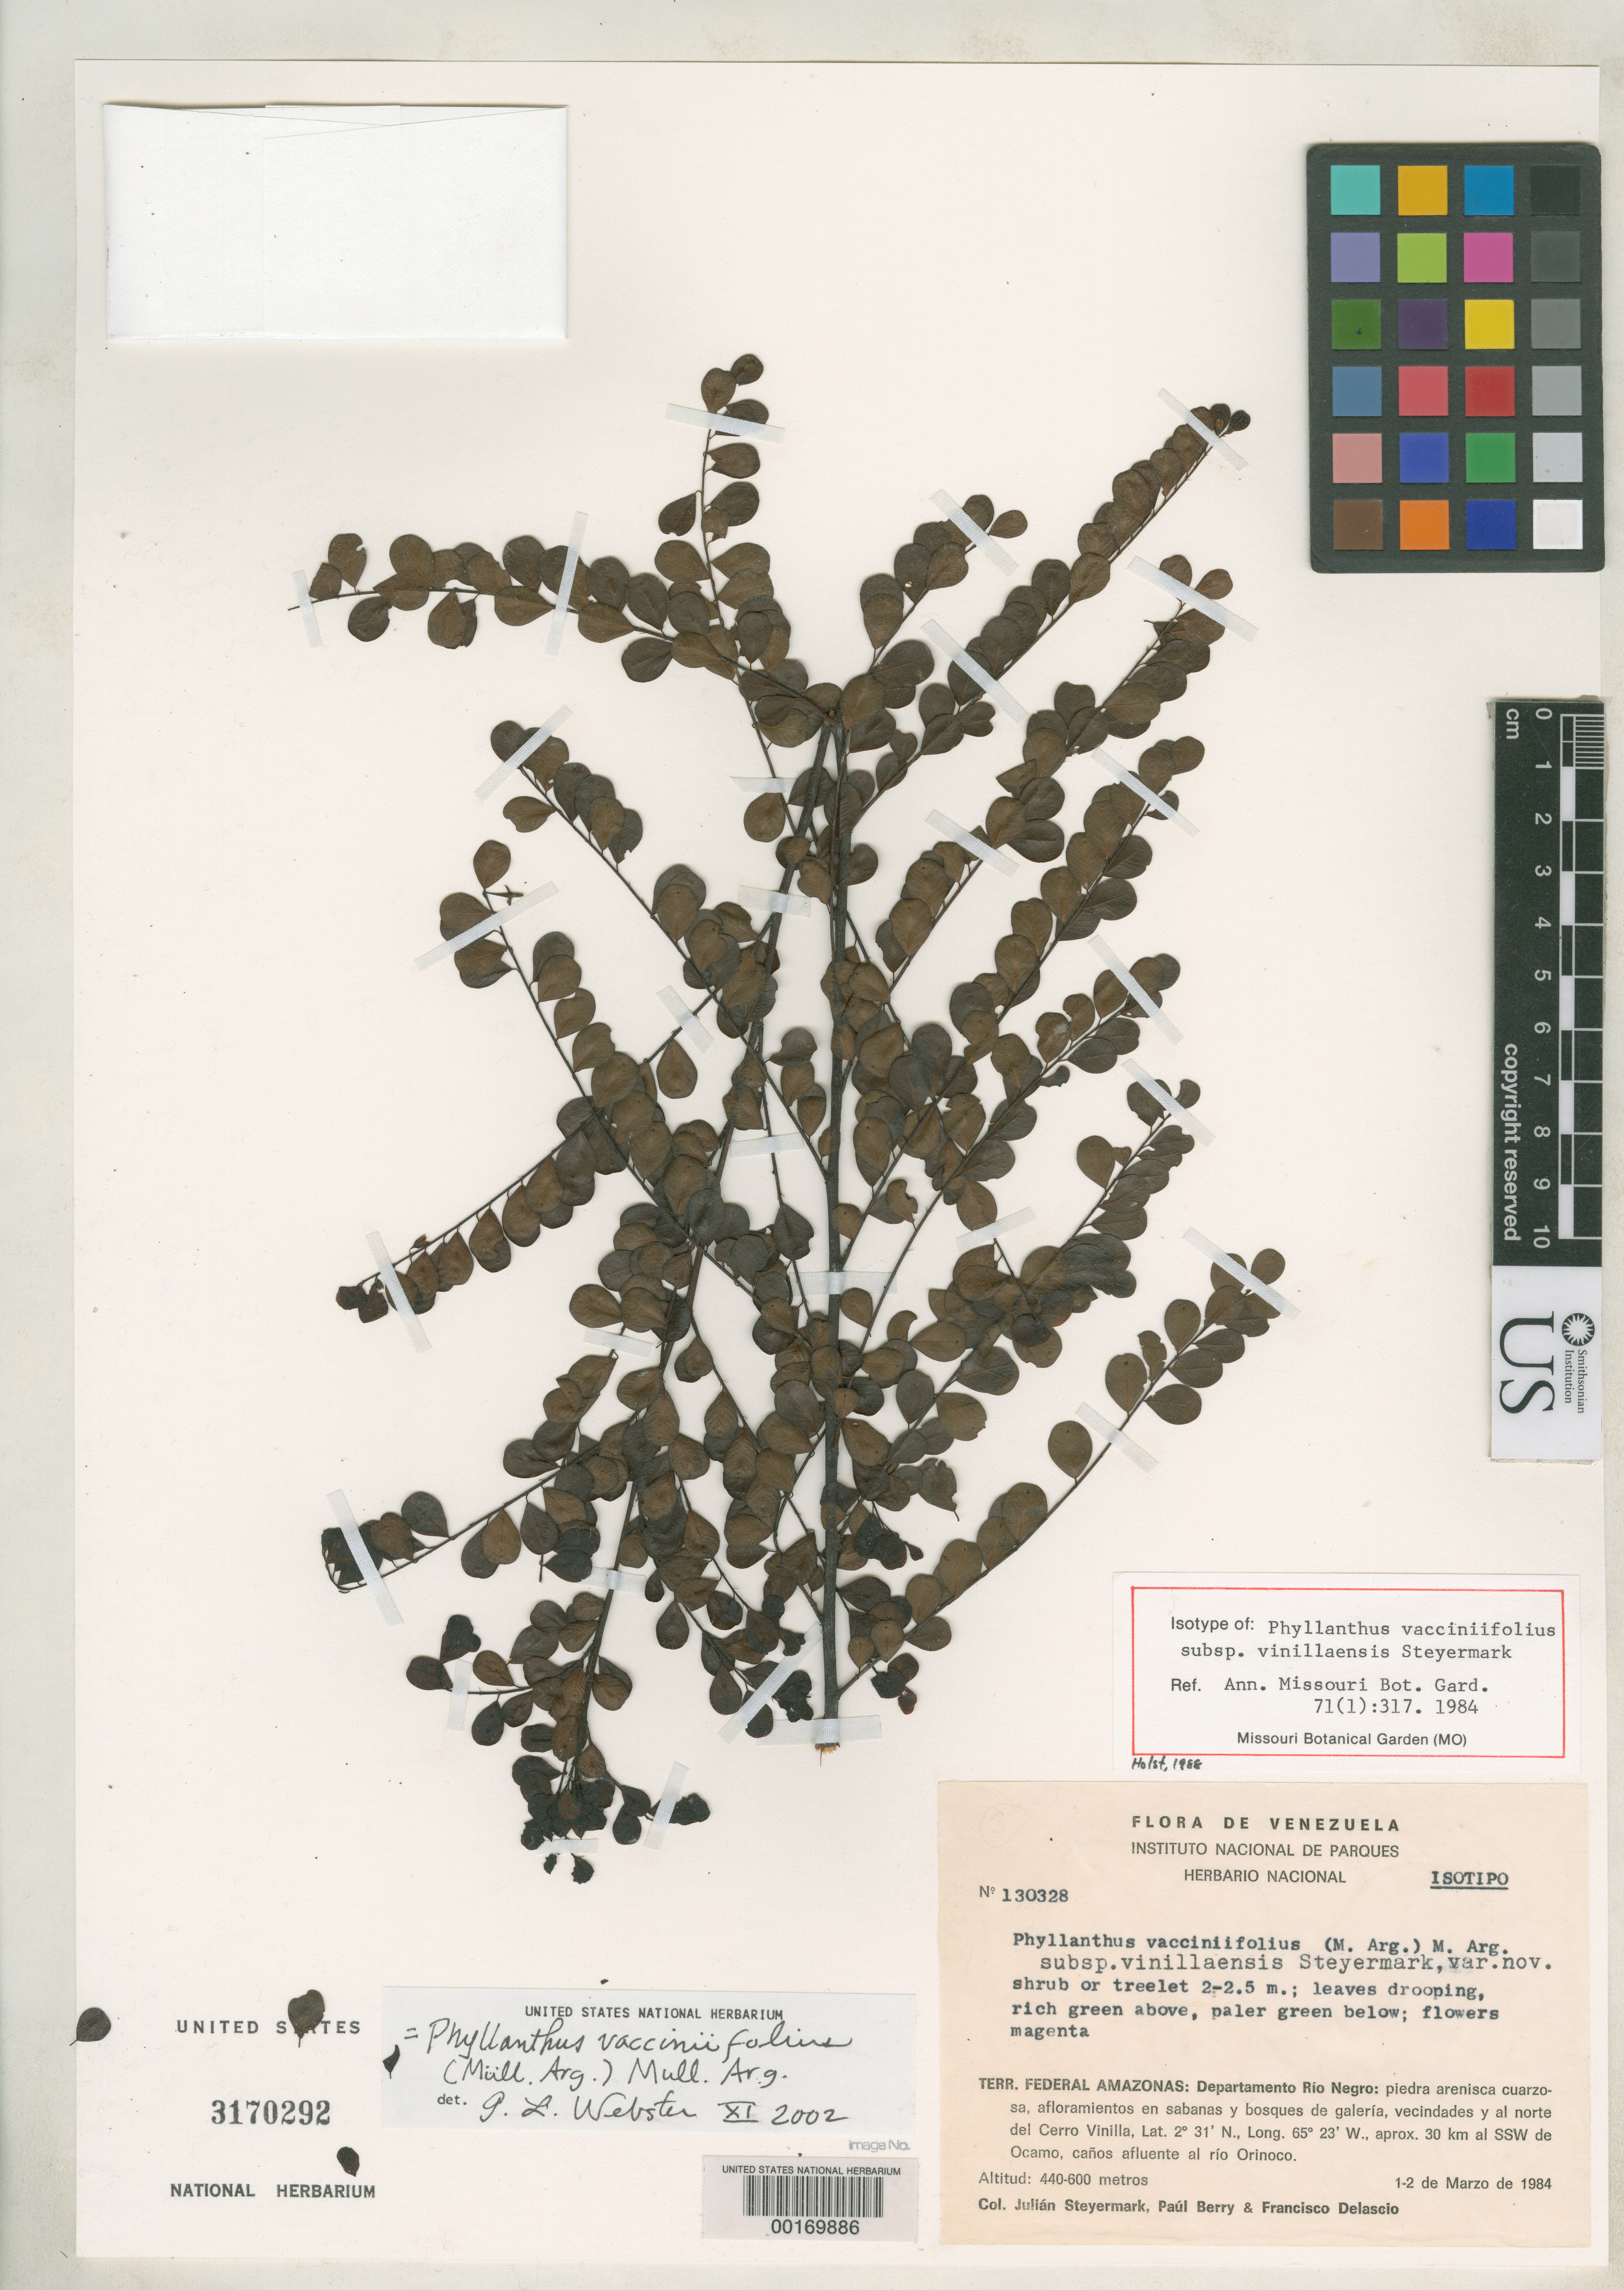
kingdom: Plantae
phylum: Tracheophyta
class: Magnoliopsida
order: Malpighiales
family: Phyllanthaceae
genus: Phyllanthus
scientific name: Phyllanthus vacciniifolius subsp. vinillaensis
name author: Steyerm.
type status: Isotype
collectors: J. Steyermark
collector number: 130328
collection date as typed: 01 Mar 1984 to 02 Mar 1984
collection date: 1984-03-01/1984-03-02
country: Venezuela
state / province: Amazonas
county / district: Rio Negro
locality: Vicinity & N of Cerro Vinilla, ca. 30 km SSW of Ocamo, tributary of Rio Orinoco.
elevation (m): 440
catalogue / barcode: US 3170292